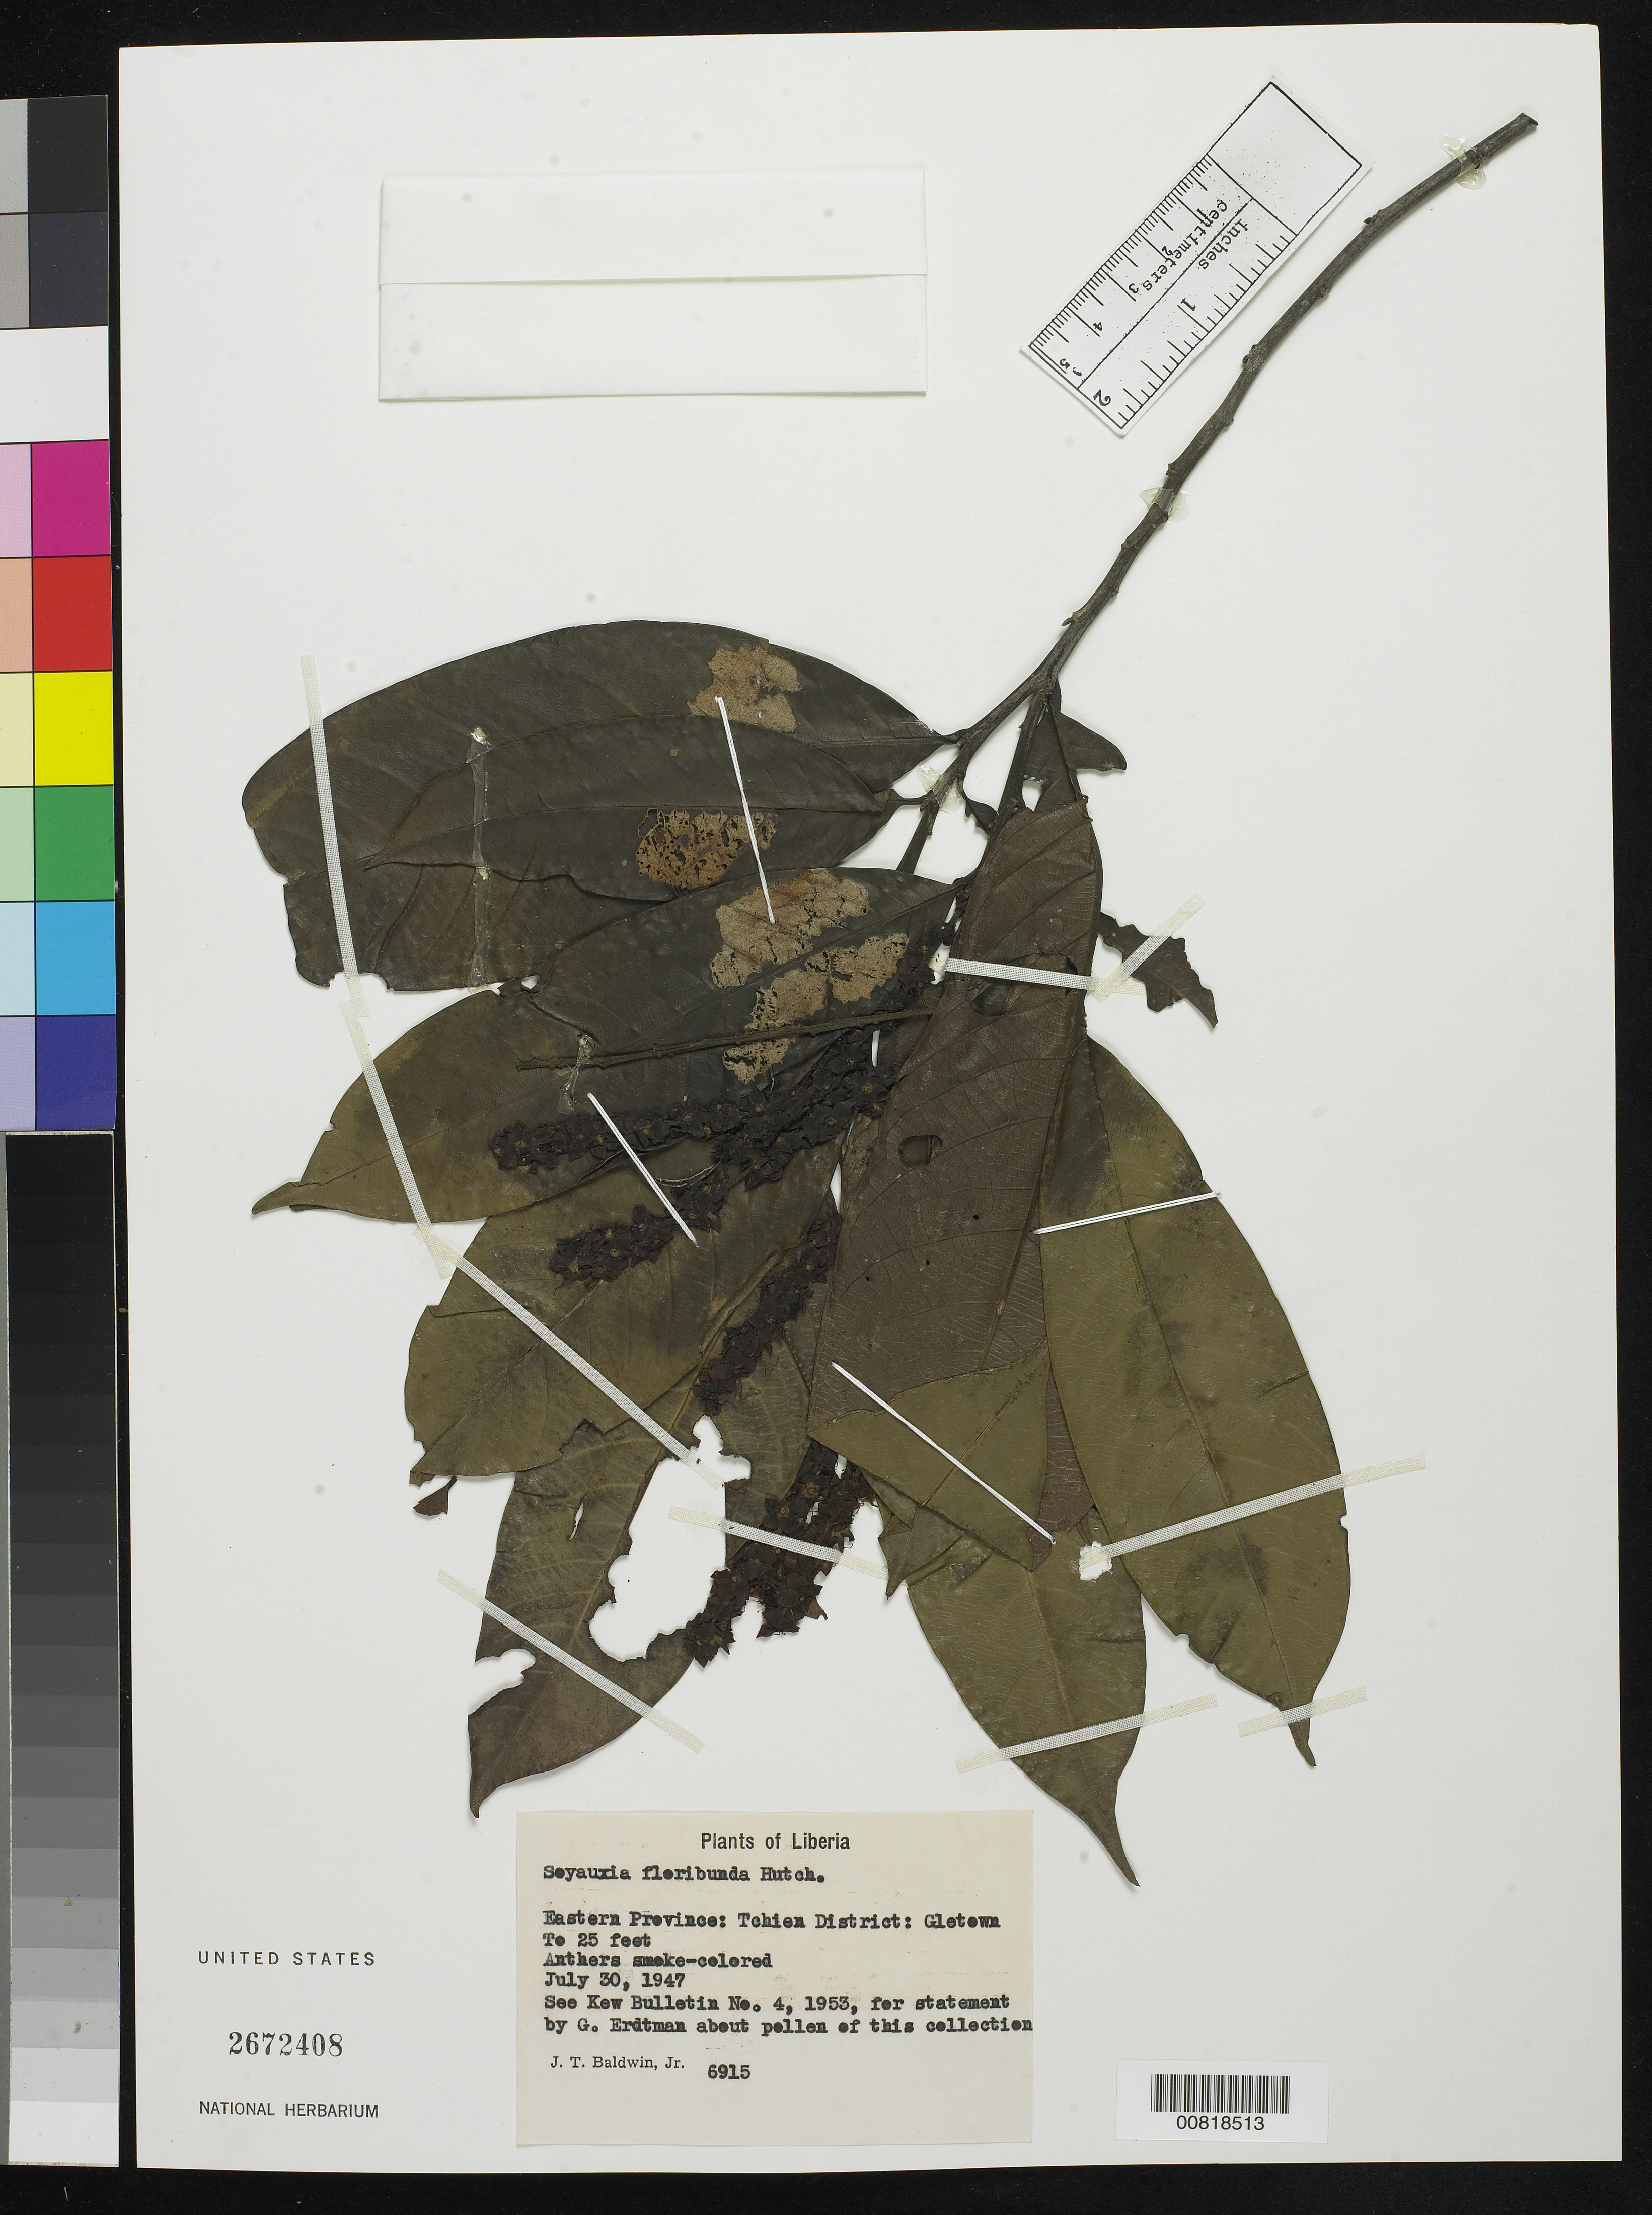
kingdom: Plantae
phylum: Tracheophyta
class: Magnoliopsida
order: Saxifragales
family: Peridiscaceae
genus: Soyauxia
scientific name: Soyauxia floribunda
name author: Hutch.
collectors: J. T. Baldwin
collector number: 6915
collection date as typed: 30 Jul 1947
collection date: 1947-07-30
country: Liberia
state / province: Grand Gedeh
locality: Eastern Province: Tchien District, Gletown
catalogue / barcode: US 2672408